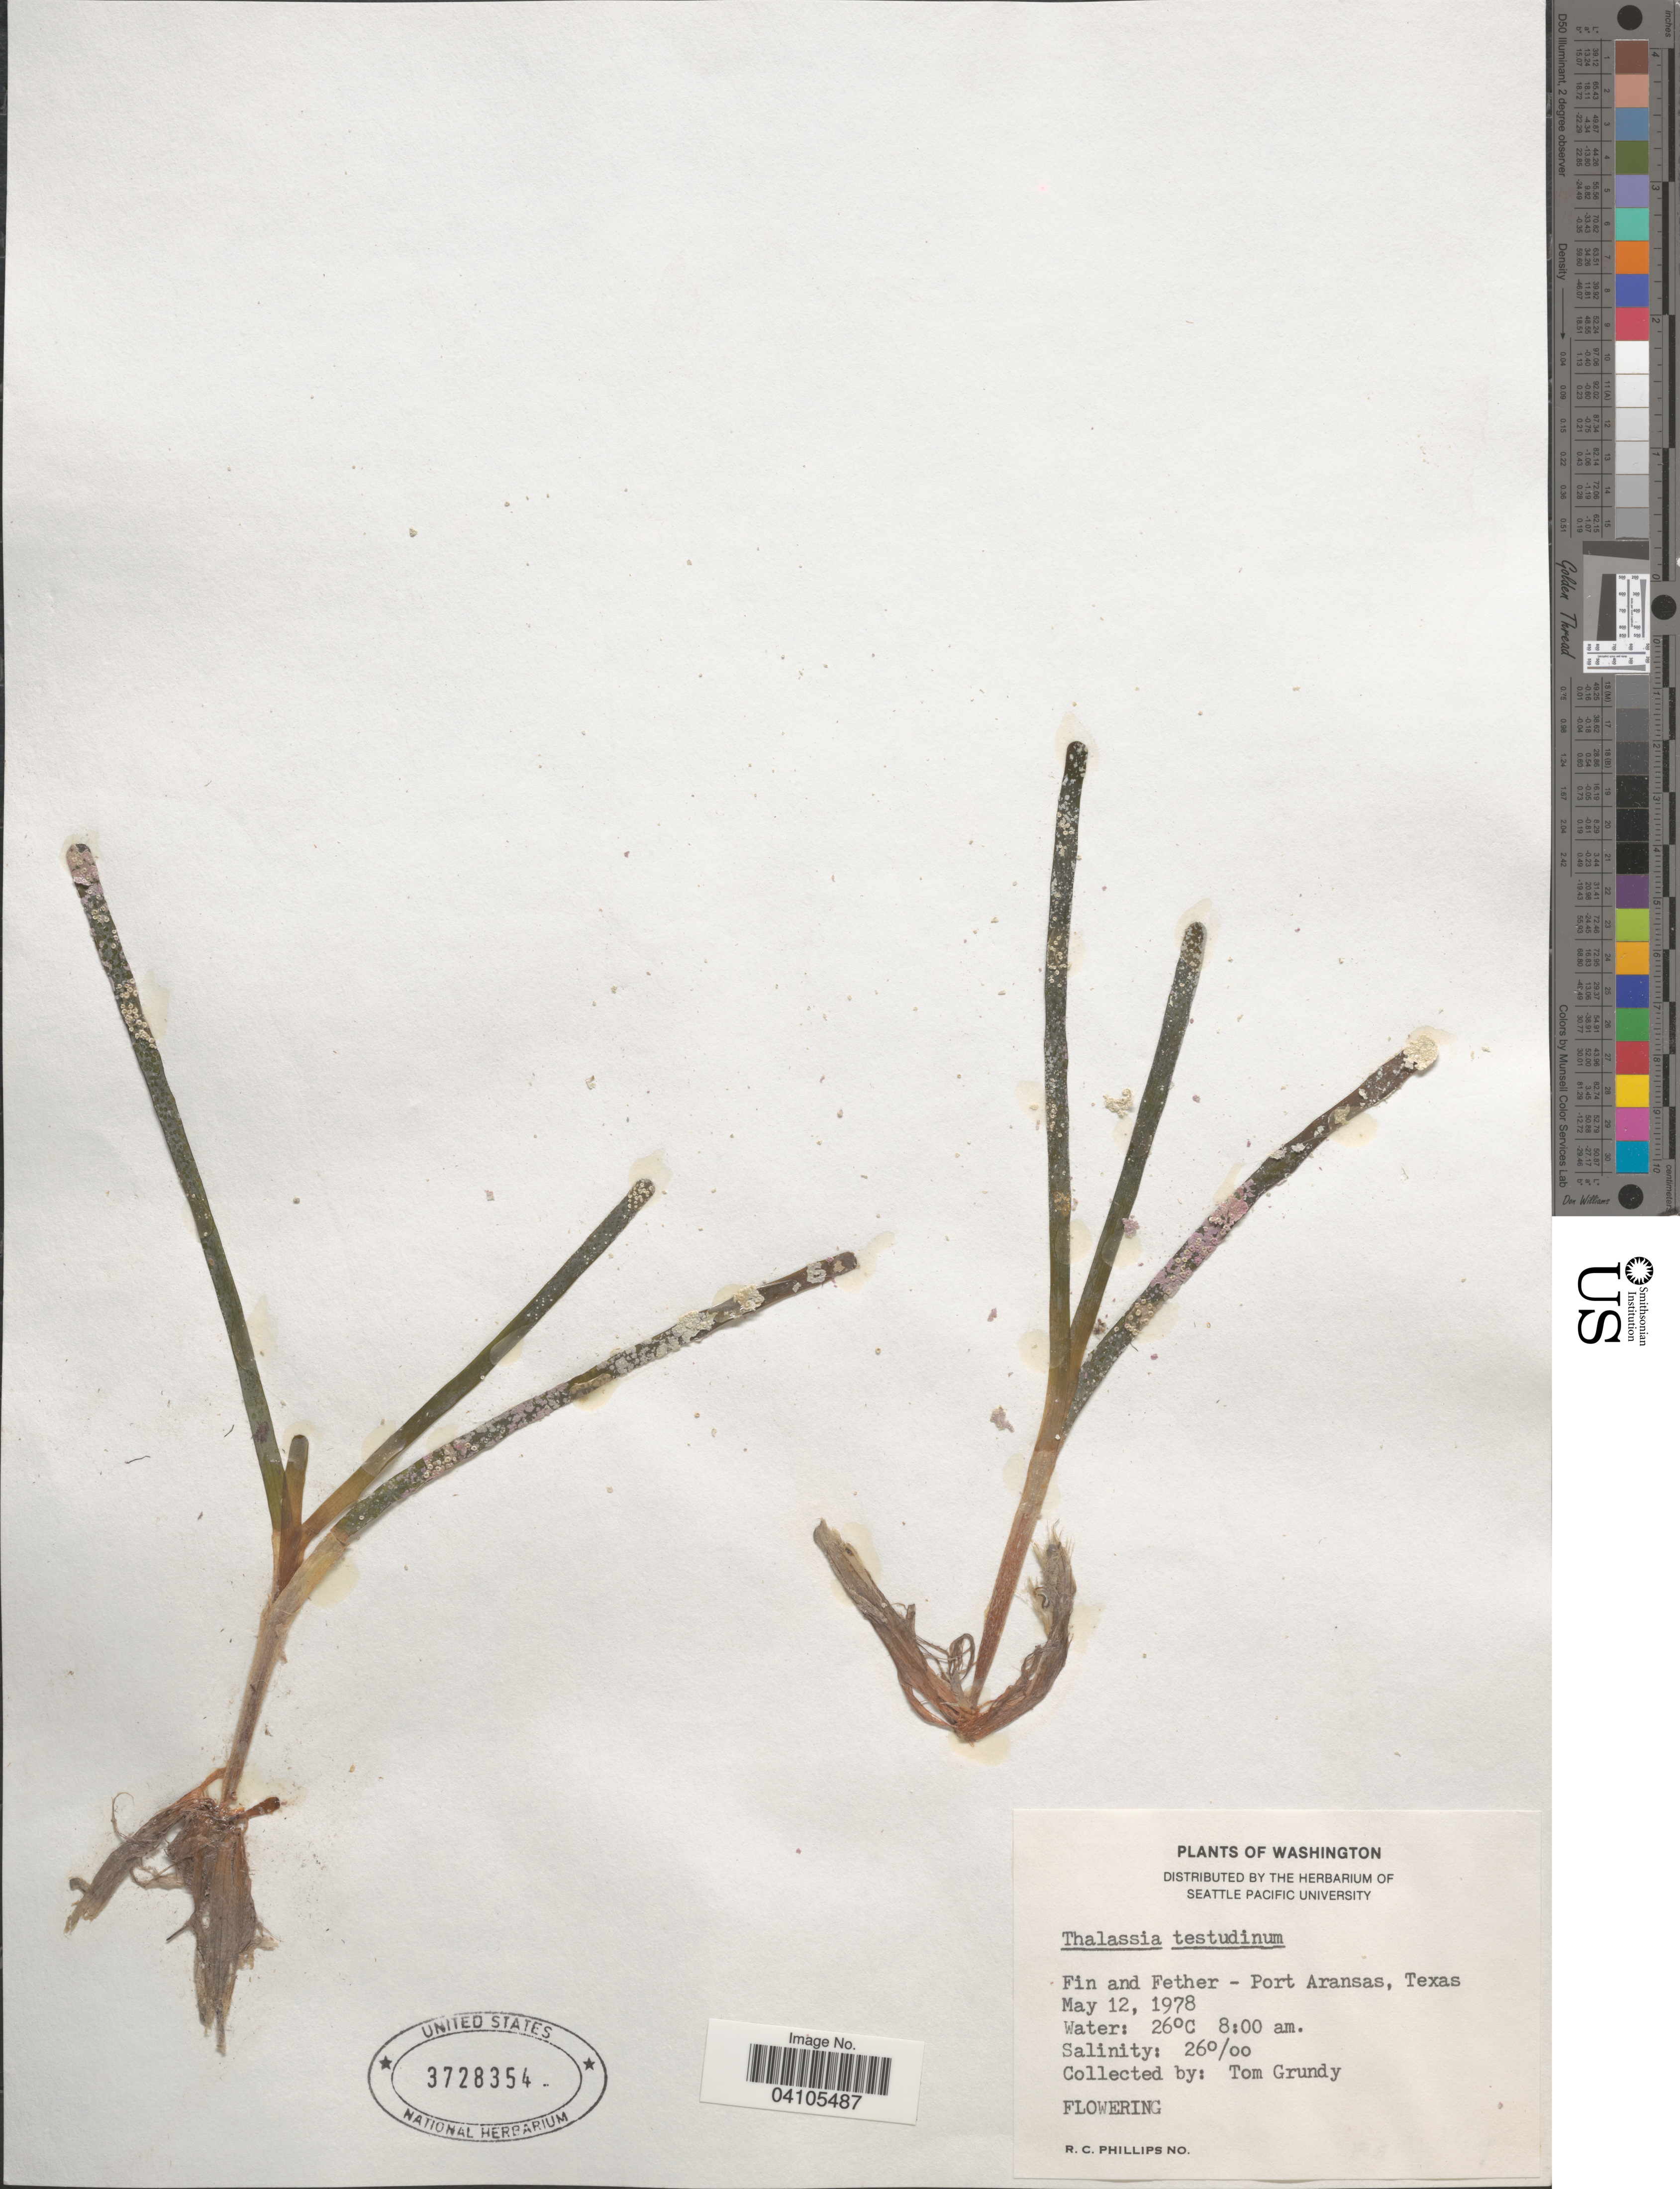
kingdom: Plantae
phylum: Tracheophyta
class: Liliopsida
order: Alismatales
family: Hydrocharitaceae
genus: Thalassia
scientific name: Thalassia testudinum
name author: Banks & Sol. ex K.D. Koenig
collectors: T. Grundy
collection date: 1978-05-12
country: United States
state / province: Texas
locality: Fin and Fether - Port Aransas.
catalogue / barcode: US 3728354